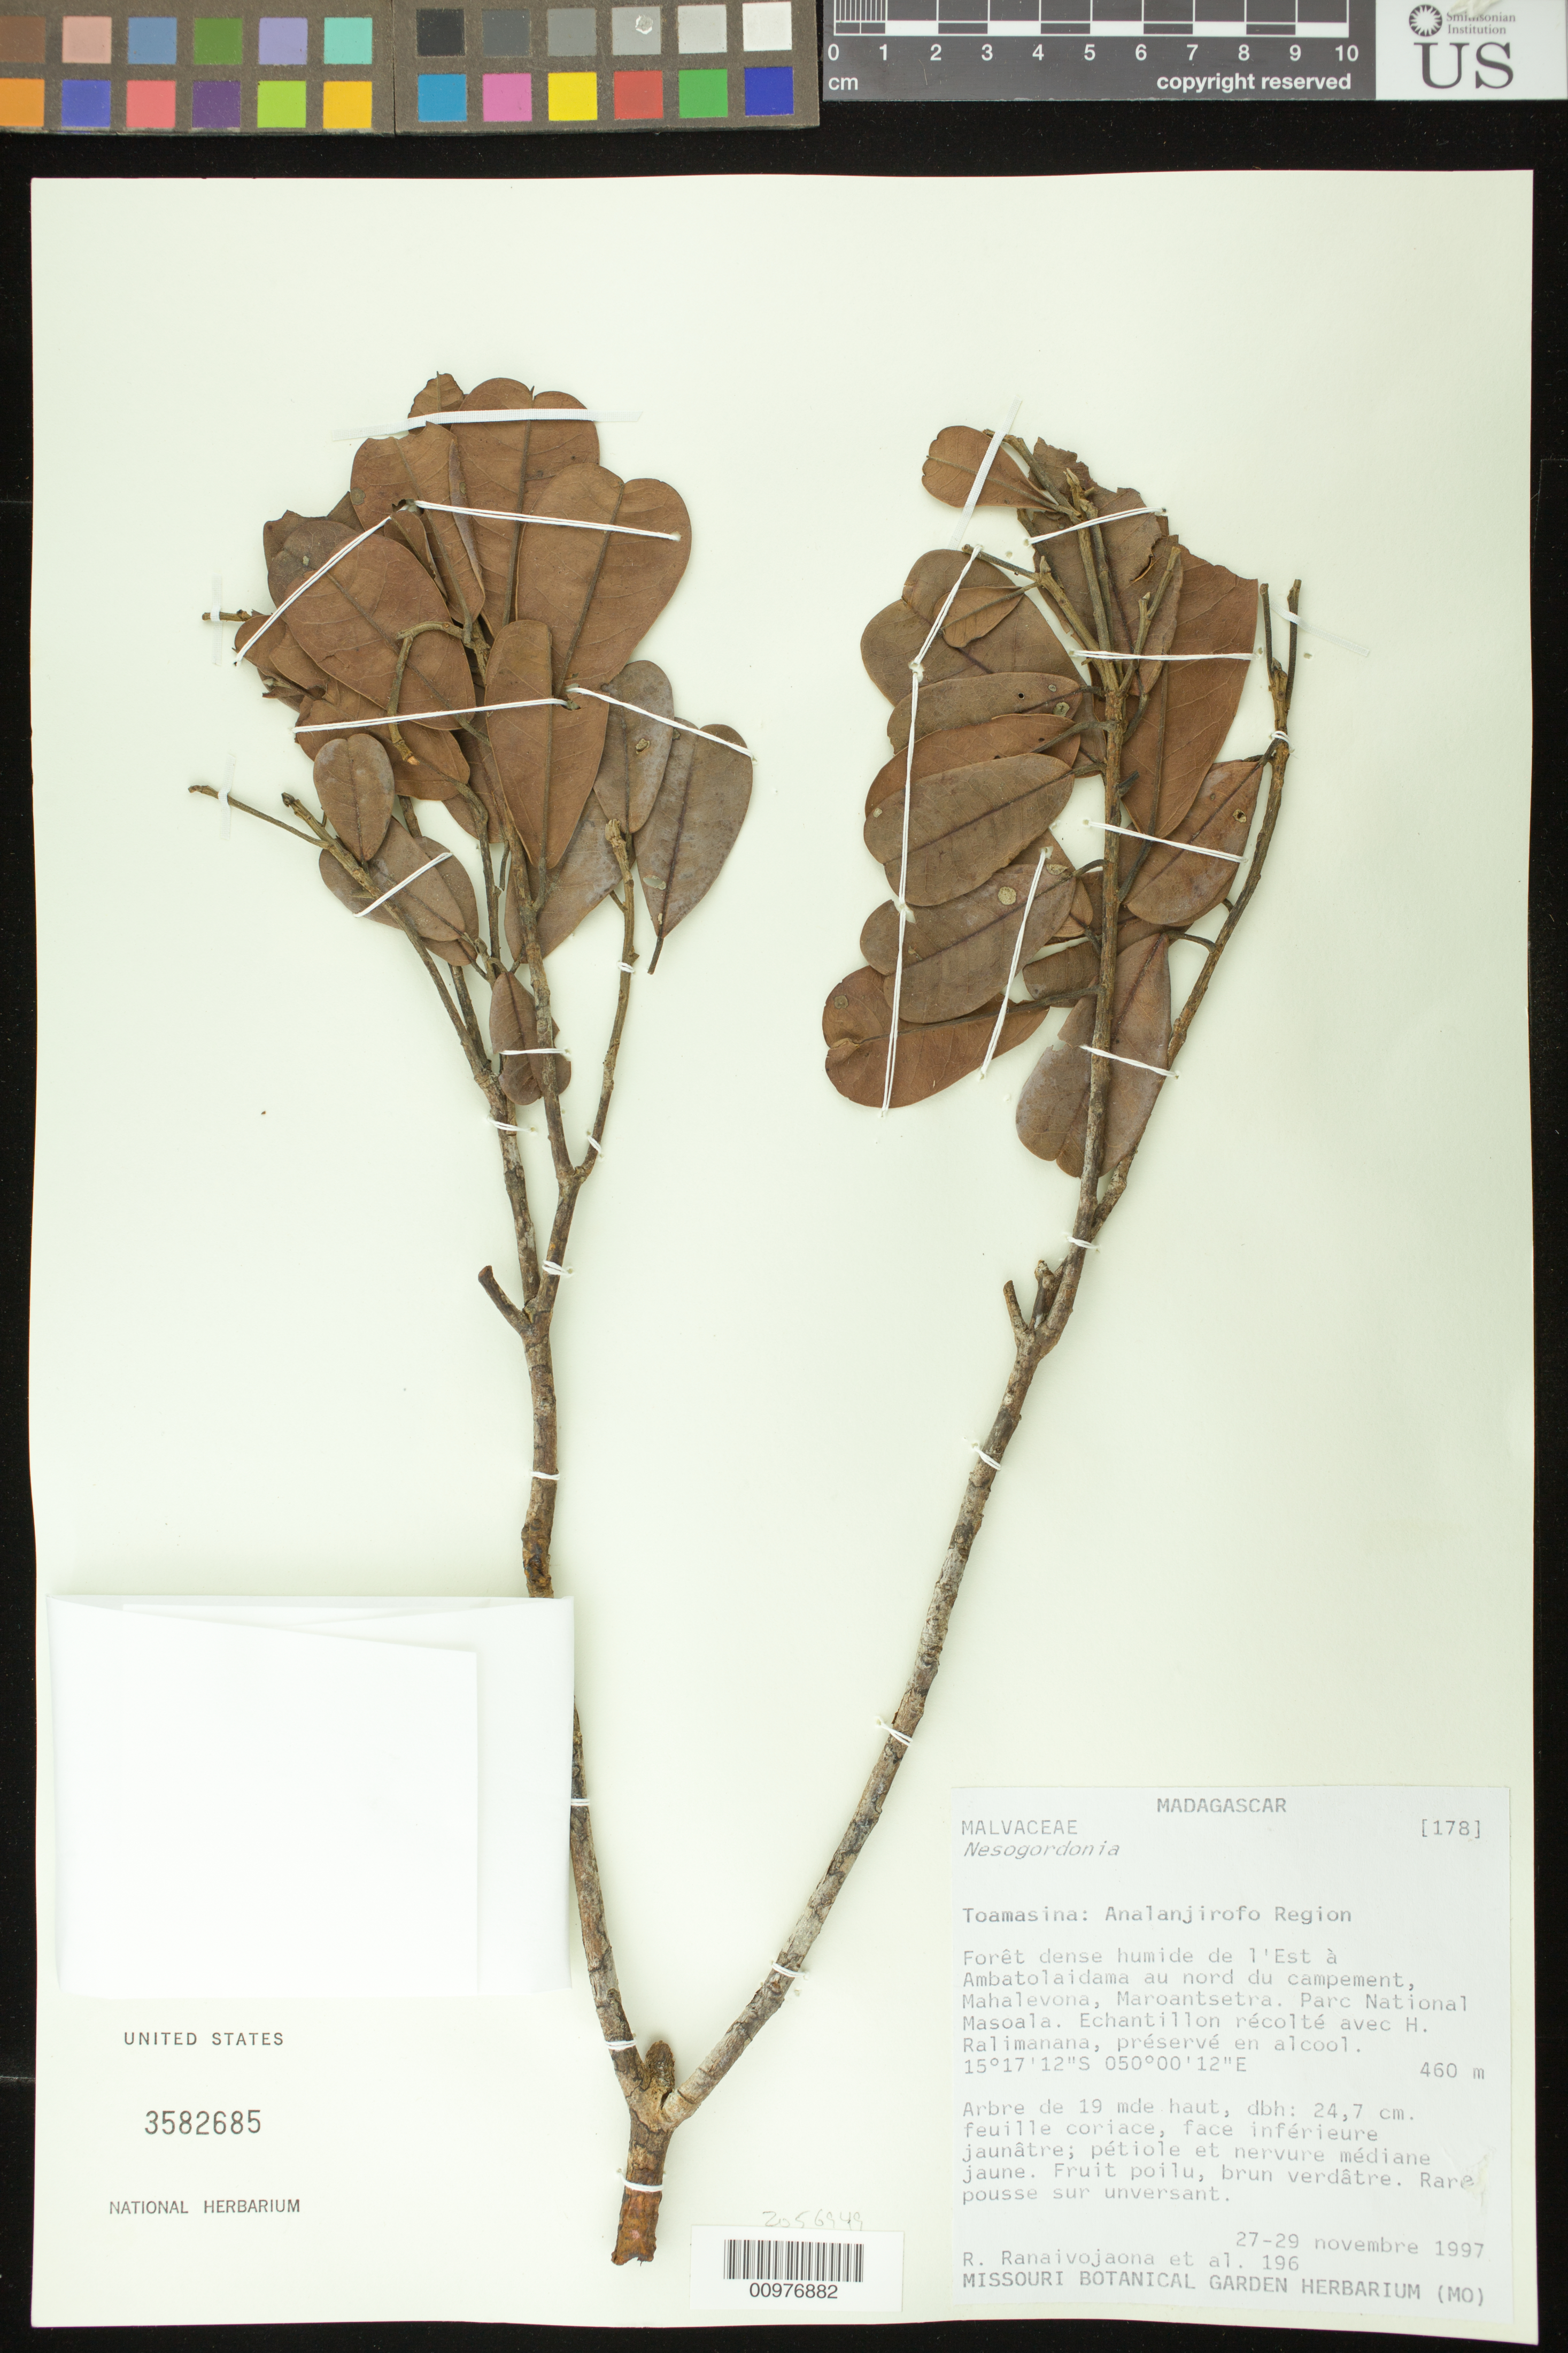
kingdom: Plantae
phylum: Tracheophyta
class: Magnoliopsida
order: Malvales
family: Malvaceae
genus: Nesogordonia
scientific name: Nesogordonia sp.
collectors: R. Ranaivojaona & H. Ralimanana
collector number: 196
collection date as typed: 27-29 novembre 1997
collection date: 1997-11-27/1997-11-29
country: Madagascar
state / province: Analanjirofo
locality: Analanjirofo Region. l'est a Ambatolaidama au nord du compement, Mahalevona, Maroantsetra. Parc National Masoala.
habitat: foret dense humide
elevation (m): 460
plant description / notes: Preserved in alcohol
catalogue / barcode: US 3582685